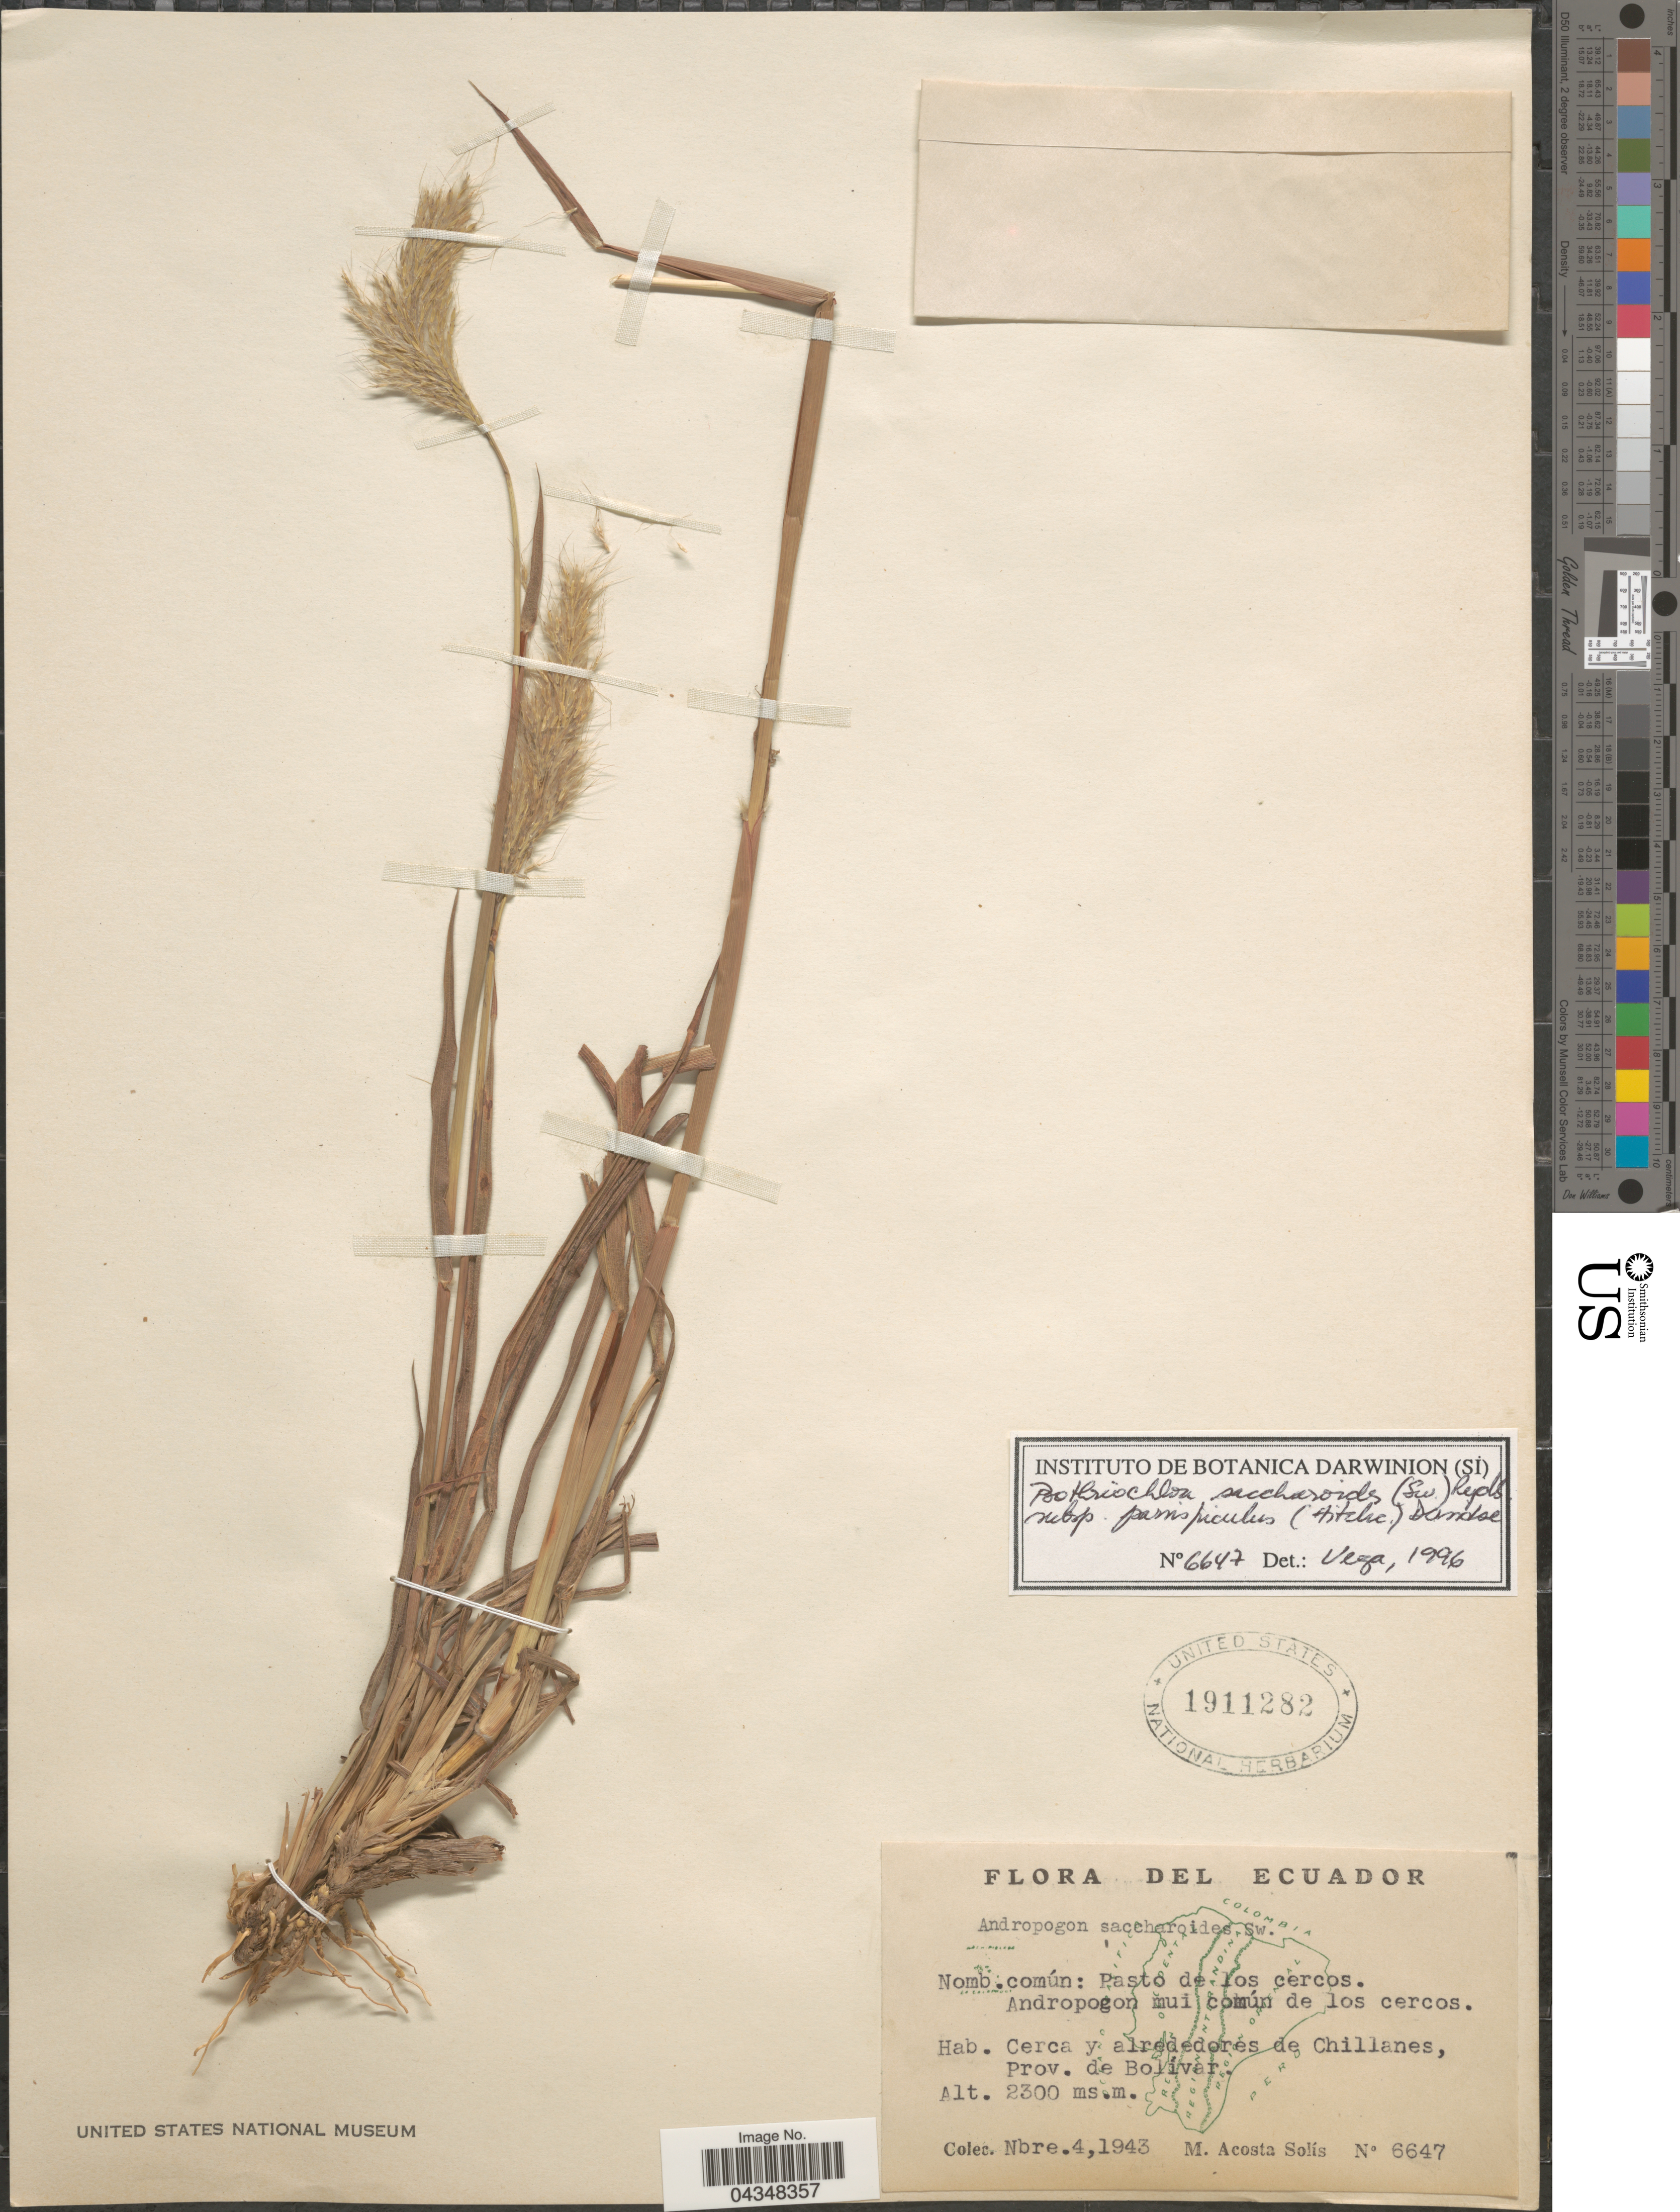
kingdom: Plantae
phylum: Tracheophyta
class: Liliopsida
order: Poales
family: Poaceae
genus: Bothriochloa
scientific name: Bothriochloa saccharoides var. parvispicula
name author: (Hitchc.) Tovar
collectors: M. Acosta Solis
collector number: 6647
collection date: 1943-11-04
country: Ecuador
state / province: Bolívar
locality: Cerca y alrededores de Chillanes.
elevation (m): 2300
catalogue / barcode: US 1911282